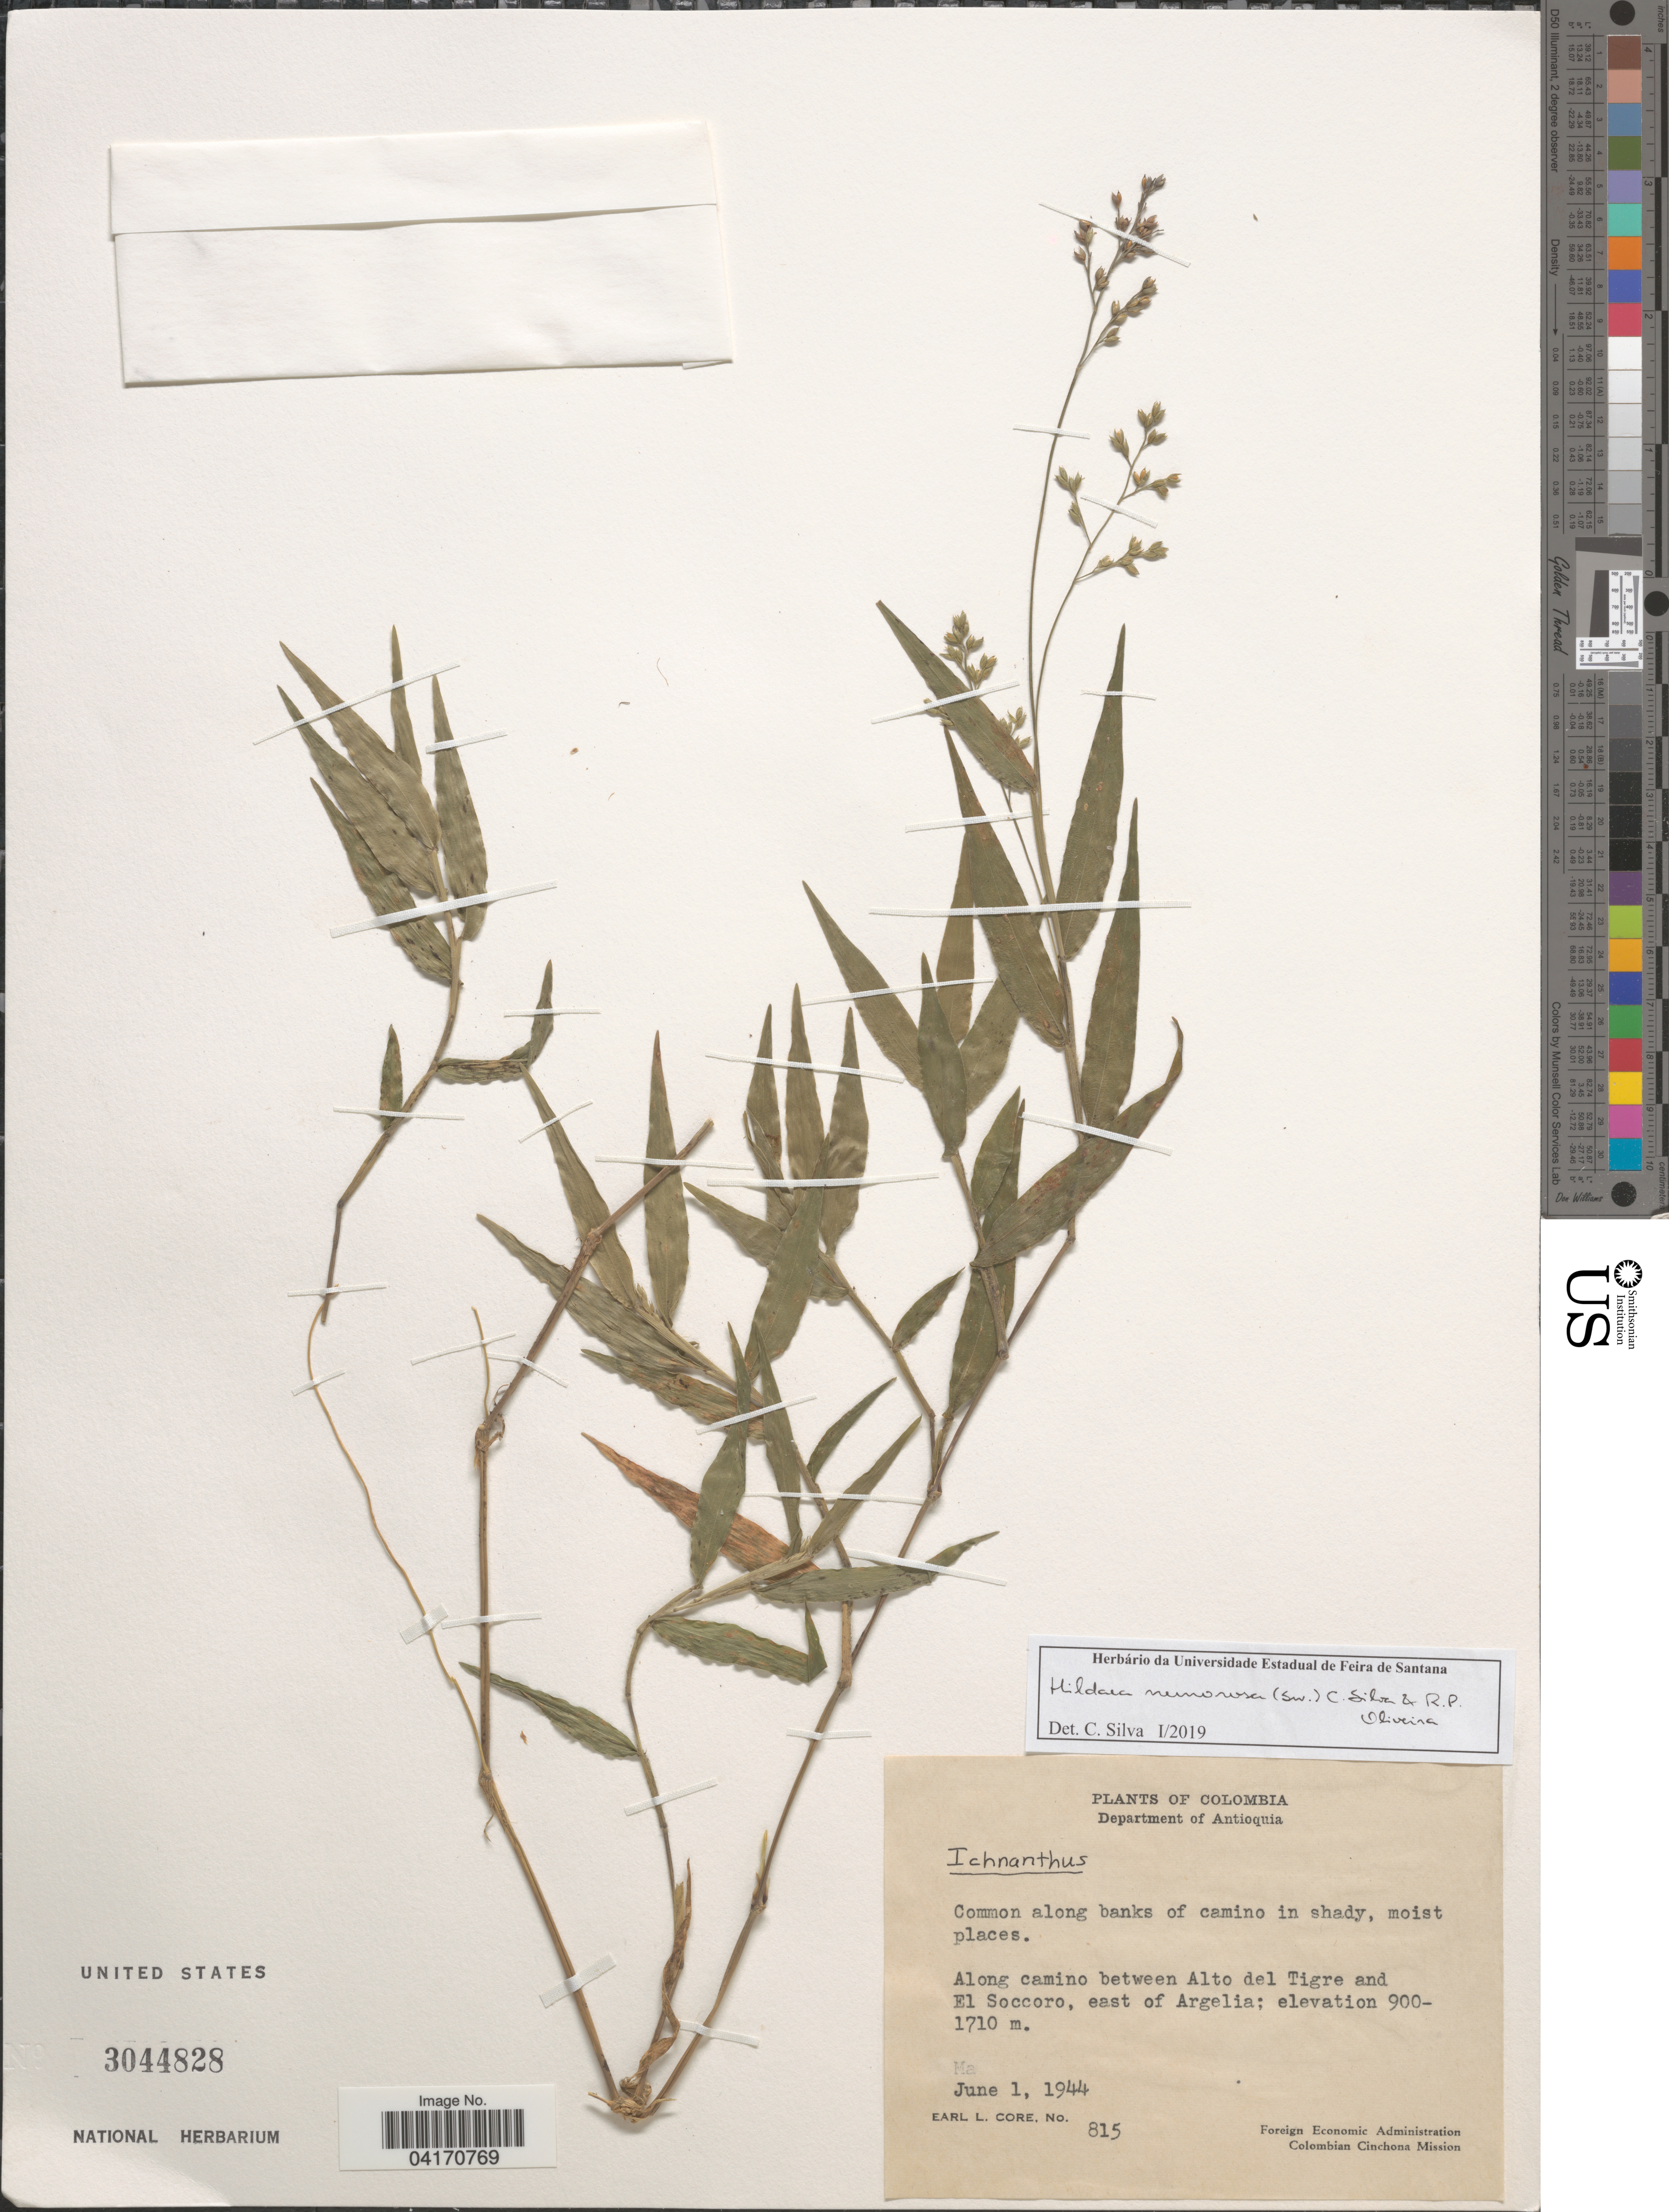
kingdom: Plantae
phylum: Tracheophyta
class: Liliopsida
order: Poales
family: Poaceae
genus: Hildaea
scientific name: Hildaea nemorosa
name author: (Sw.) C. Silva & R.P. Oliveira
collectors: E. L. Core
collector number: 815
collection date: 1944-06-01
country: Colombia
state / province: Antioquia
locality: Department of Antioquia. Along camino between Alto del Tigre and El Soccoro, east of Argelia. Colombian Cinchona Mission.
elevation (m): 900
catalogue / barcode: US 3044828